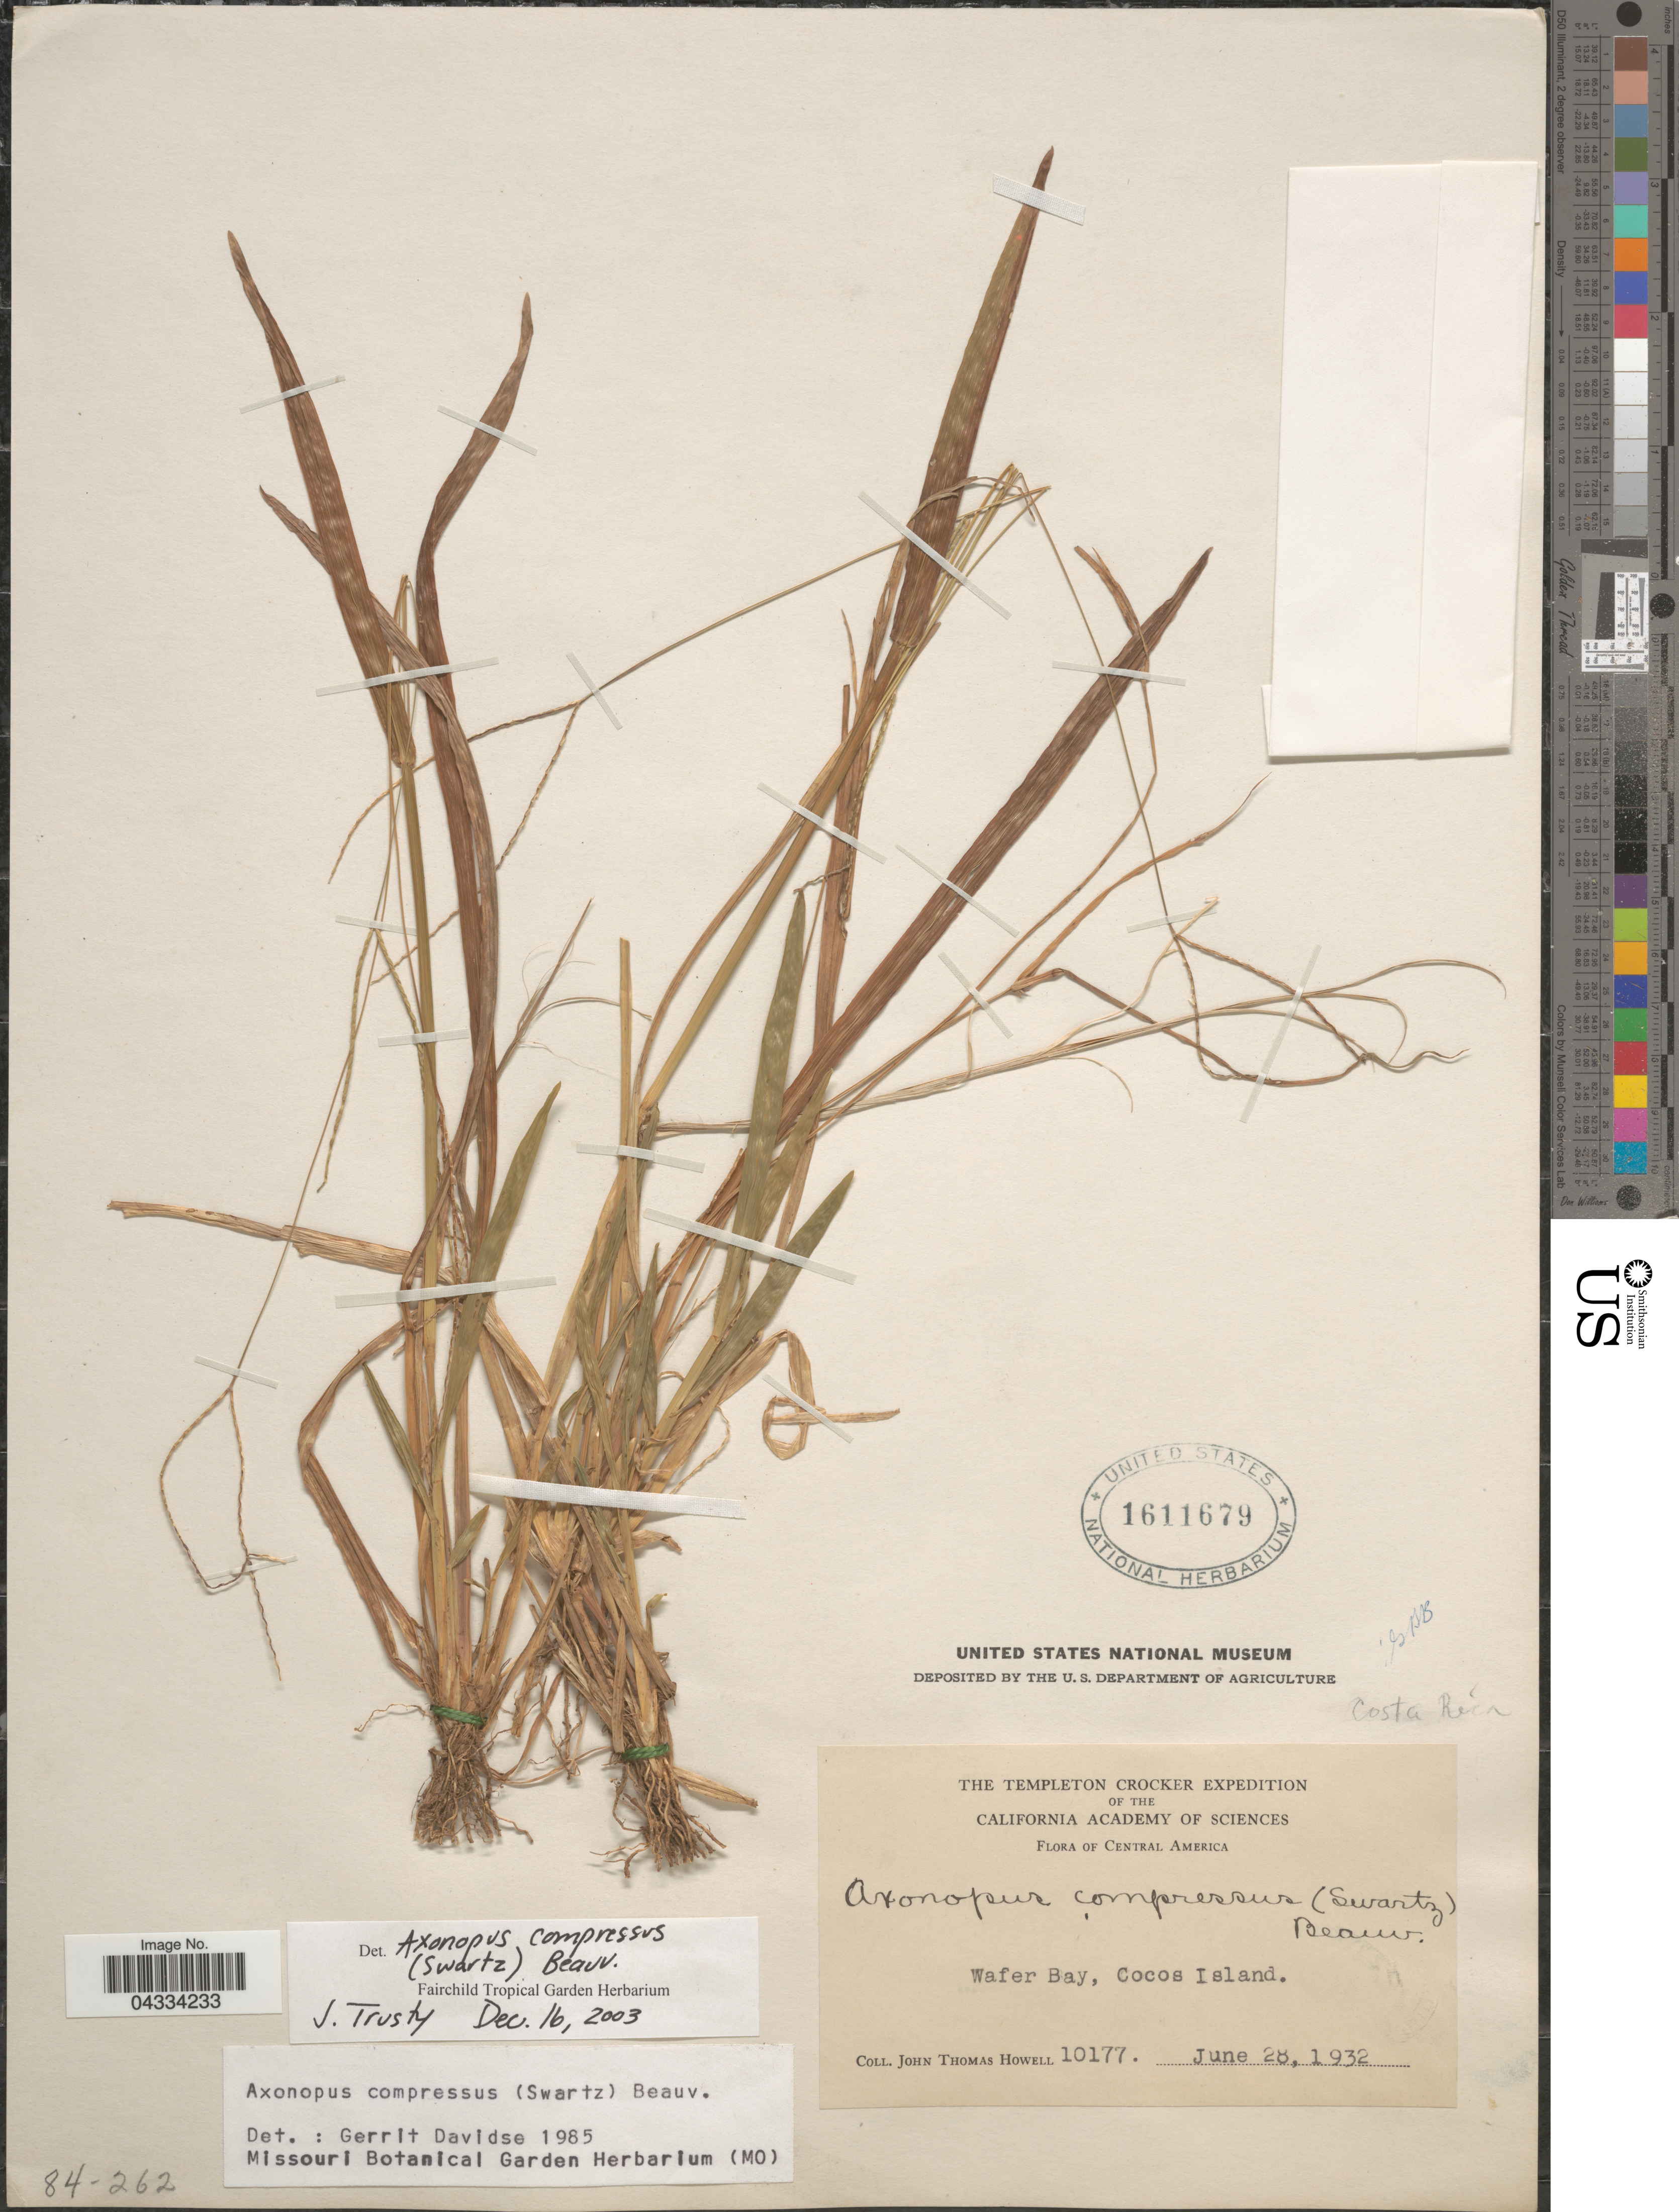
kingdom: Plantae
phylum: Tracheophyta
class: Liliopsida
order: Poales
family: Poaceae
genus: Axonopus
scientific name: Axonopus compressus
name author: (Sw.) P. Beauv.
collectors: J. T. Howell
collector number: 10177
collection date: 1932-06-28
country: Costa Rica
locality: The Templeton Crocker Expedition. Central America. Wafer Bay, Cocos Island.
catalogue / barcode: US 1611679